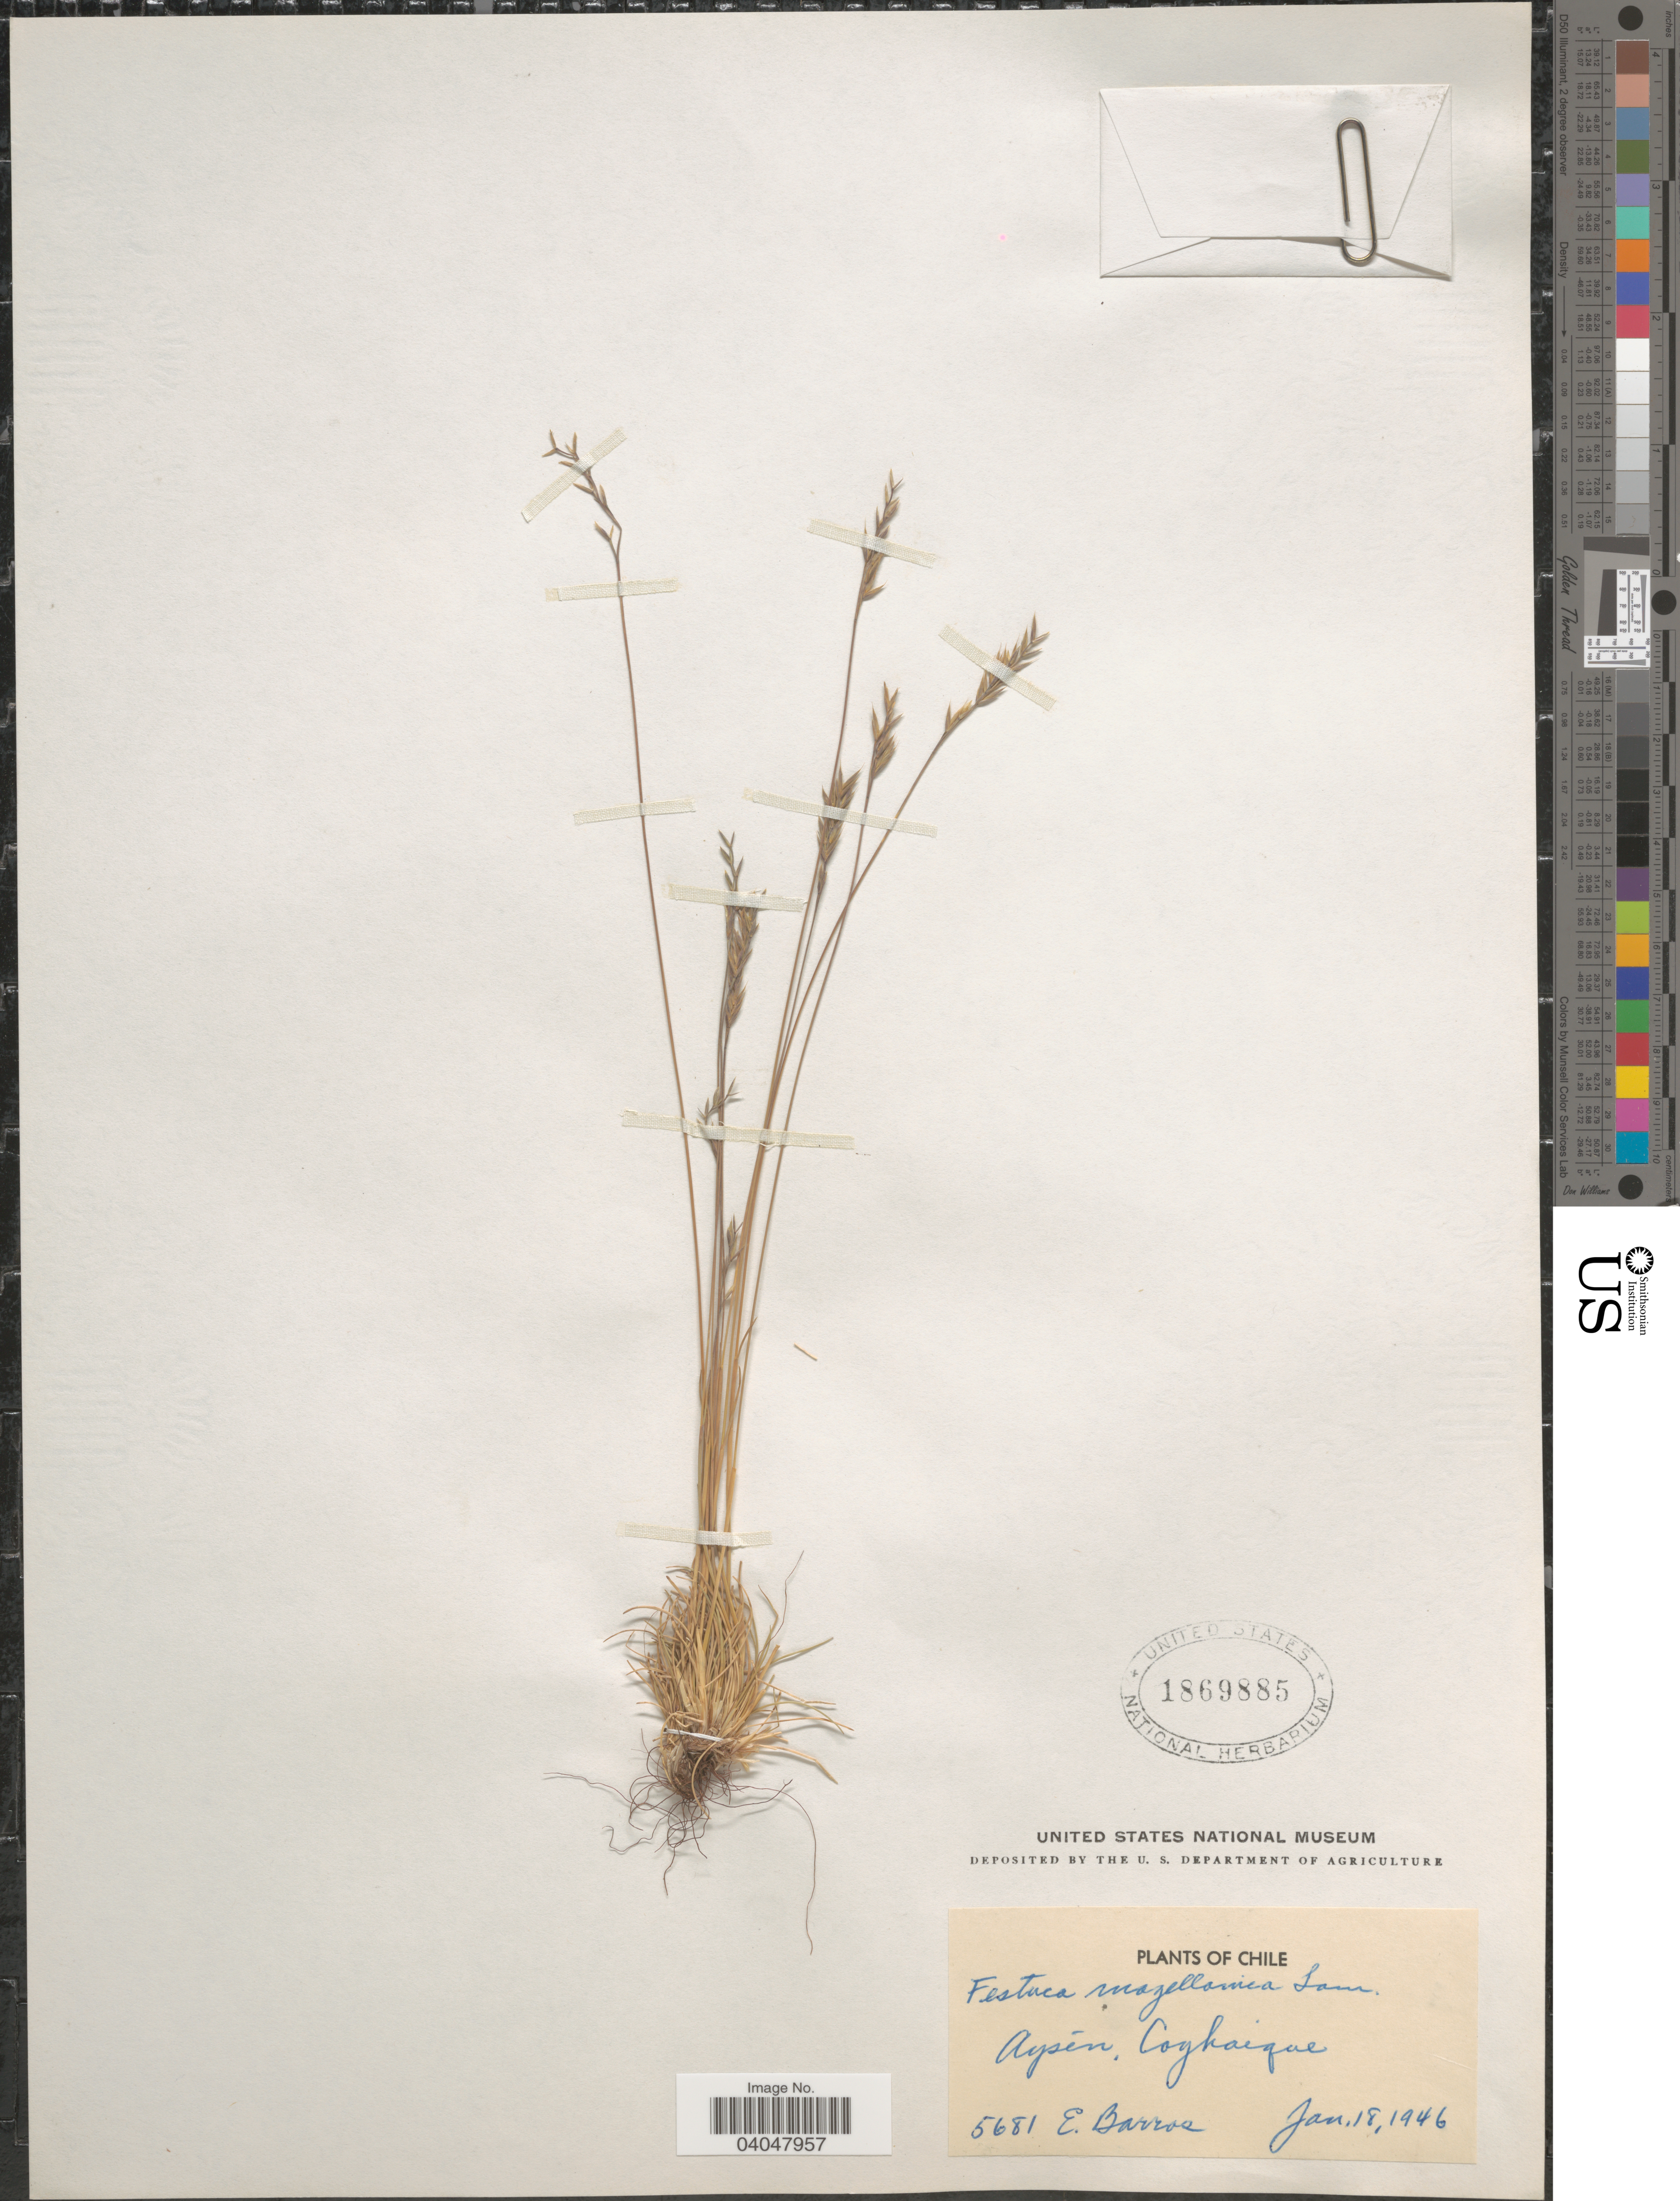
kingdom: Plantae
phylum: Tracheophyta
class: Liliopsida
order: Poales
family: Poaceae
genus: Festuca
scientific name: Festuca magellanica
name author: Lam.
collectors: E. Barros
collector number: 5681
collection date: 1946-01-18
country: Chile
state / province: Aisén (XI)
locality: Aysén, Coyhaique.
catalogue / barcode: US 1869885